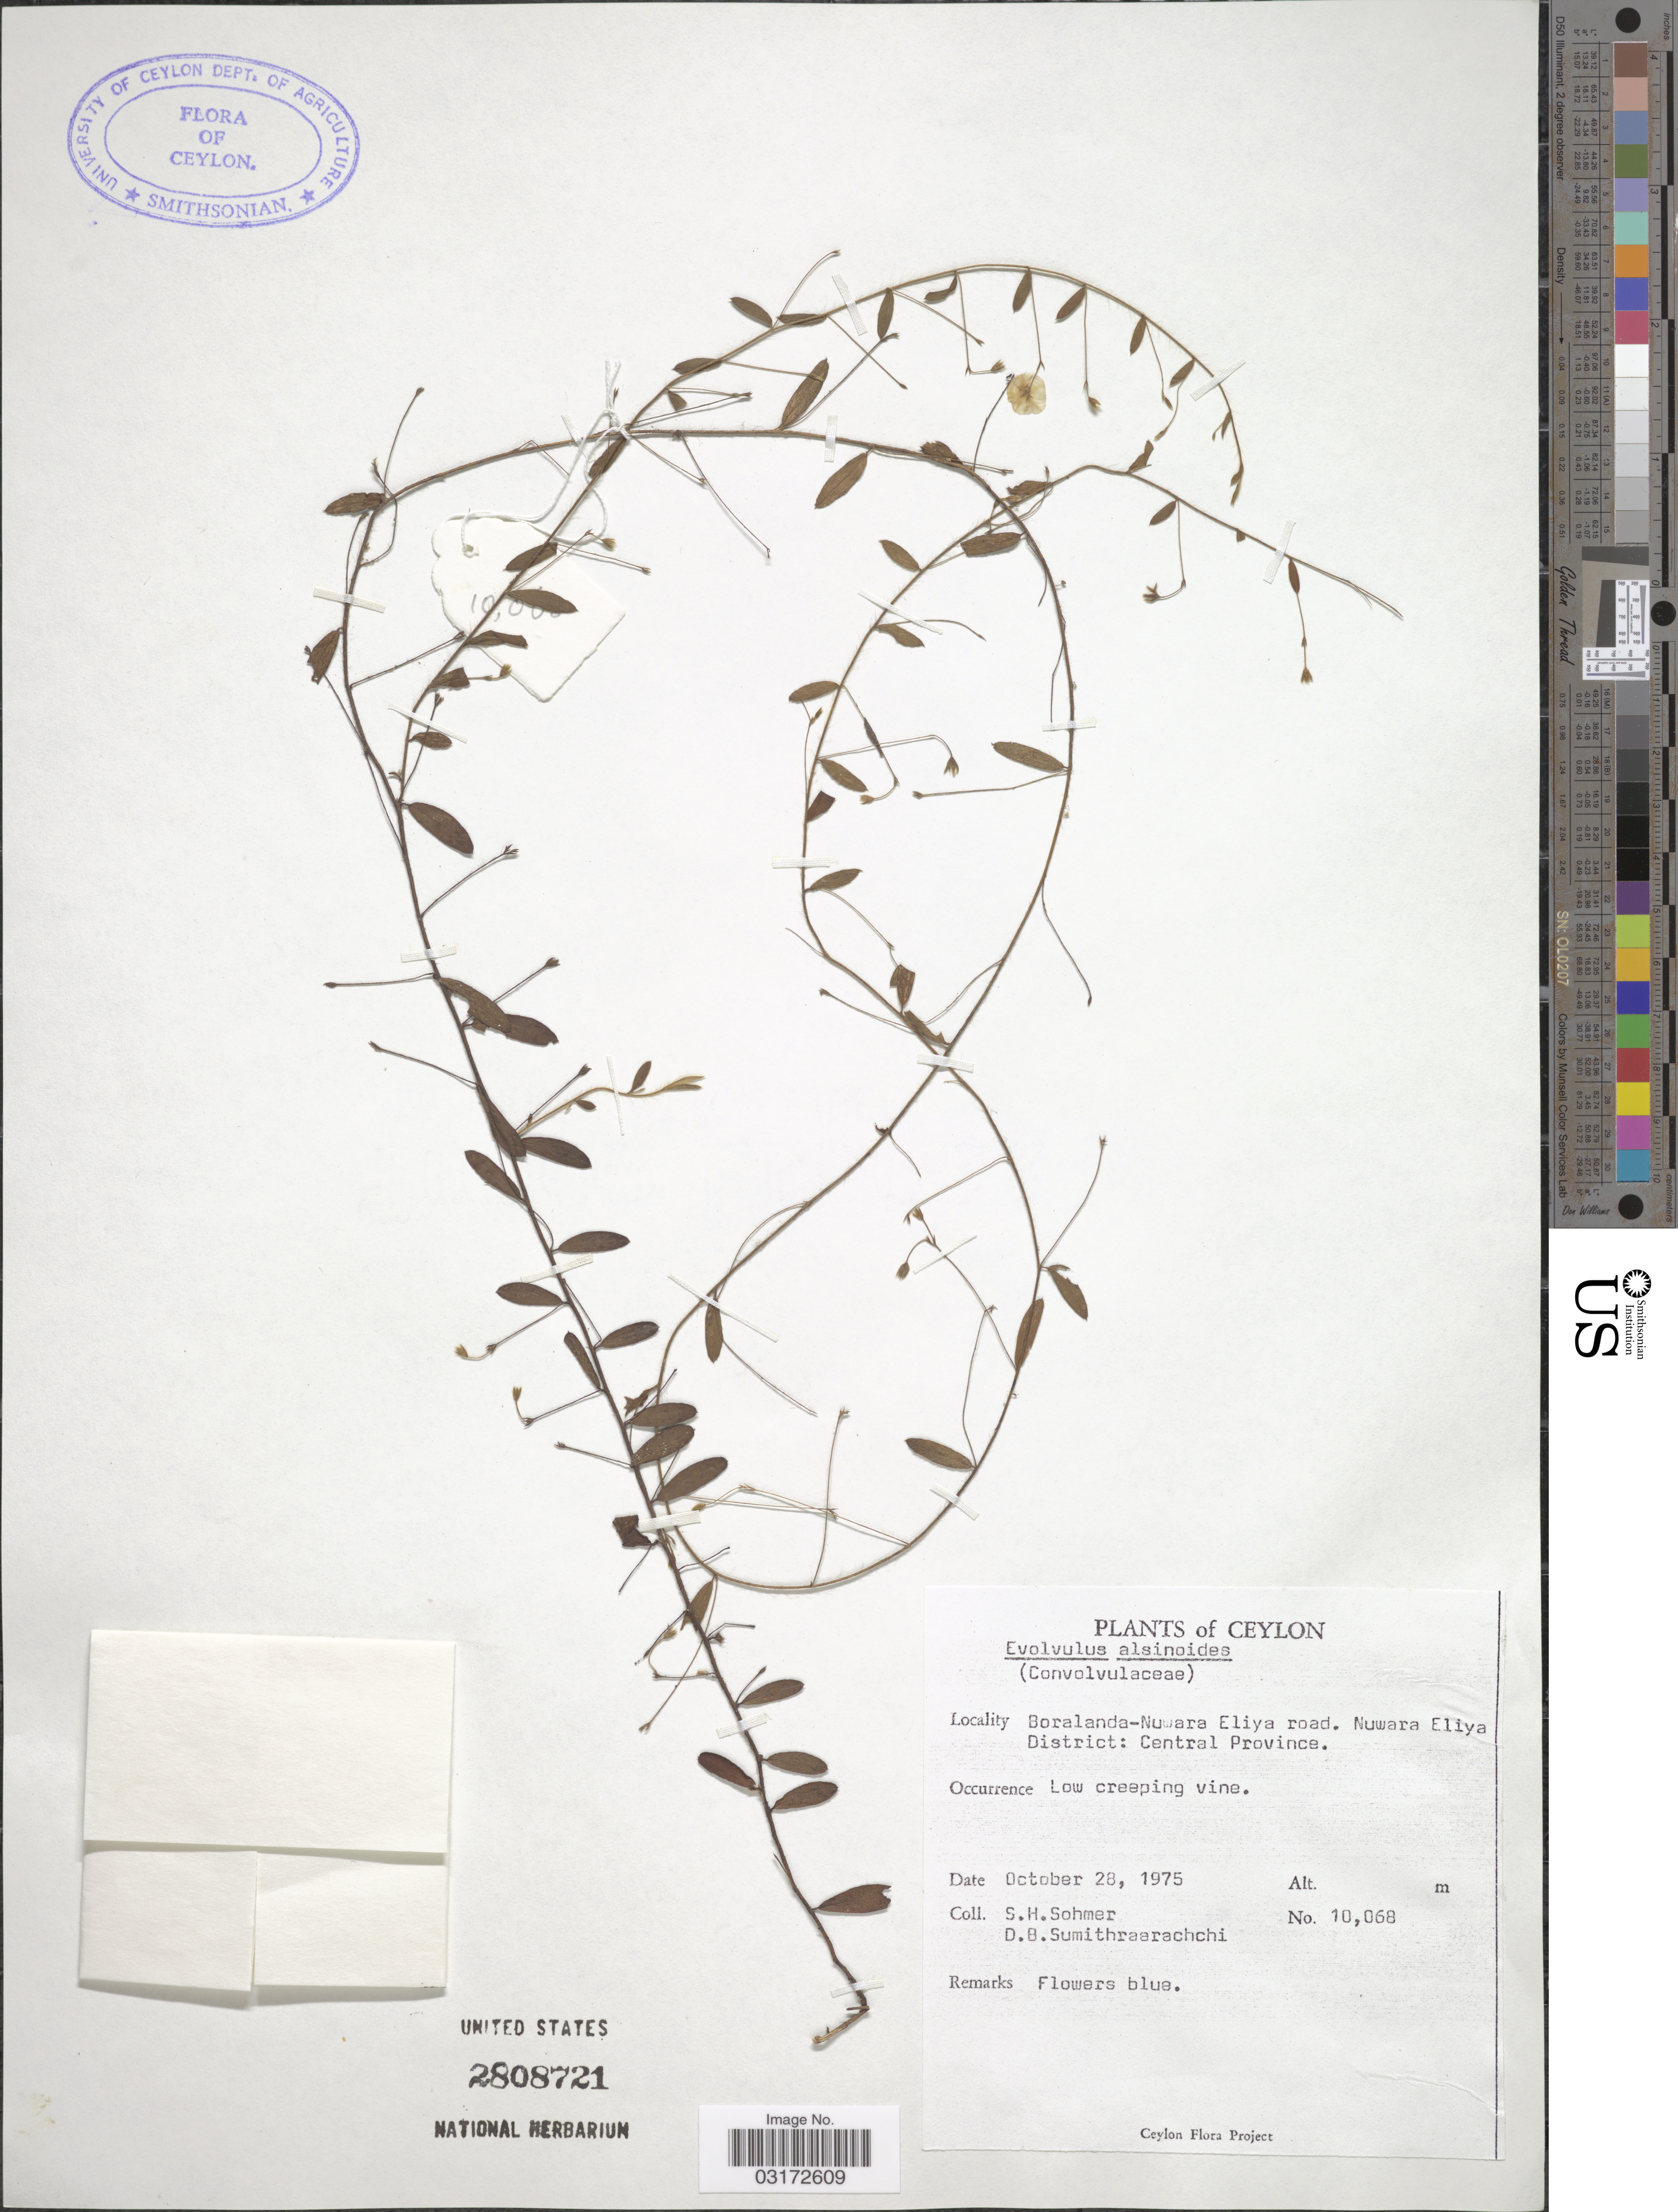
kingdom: Plantae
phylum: Tracheophyta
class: Magnoliopsida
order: Solanales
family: Convolvulaceae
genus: Evolvulus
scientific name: Evolvulus alsinoides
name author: (L.) L.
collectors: S. H. Sohmer & D. B. Sumithraarachchi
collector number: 10068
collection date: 1975-10-28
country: Sri Lanka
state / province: Central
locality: Ceylon. Boralanda-Nuwara Eliya road. Nuwara Eliya District: Central Province.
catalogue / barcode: US 2808721